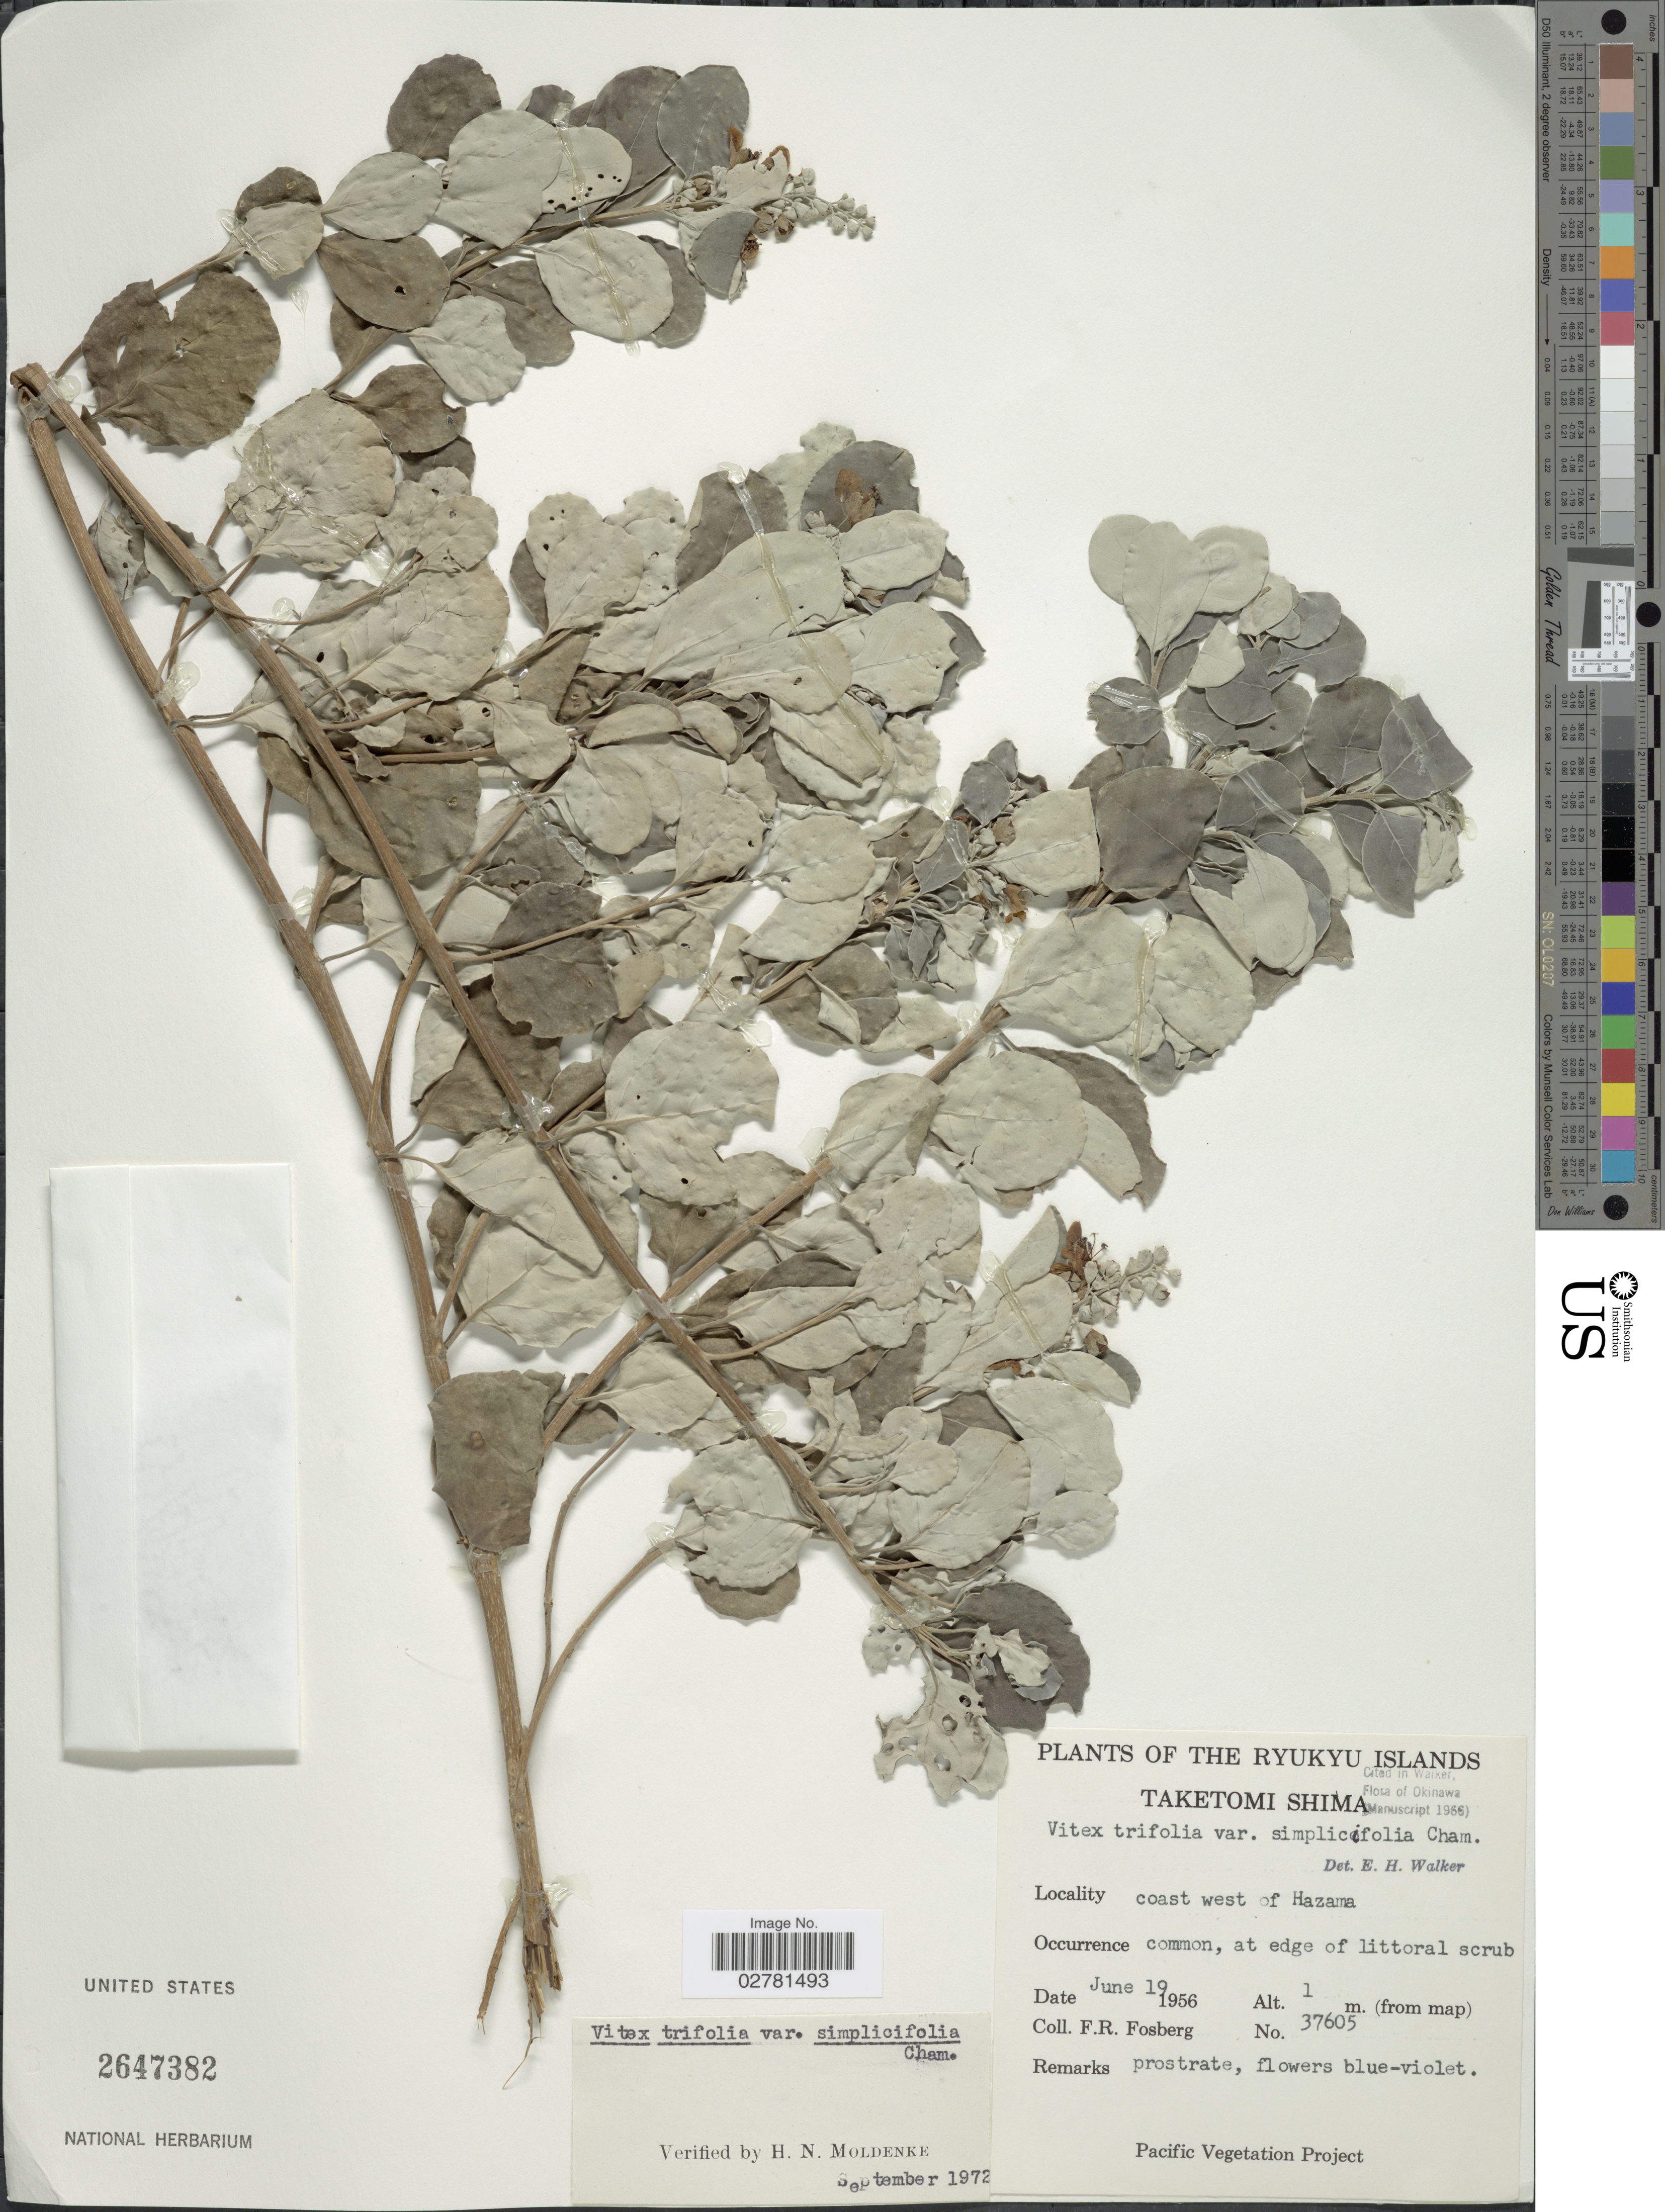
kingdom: Plantae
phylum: Tracheophyta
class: Magnoliopsida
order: Lamiales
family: Lamiaceae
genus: Vitex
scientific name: Vitex trifoliata var. simplicifolia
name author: Cham.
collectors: F. R. Fosberg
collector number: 37605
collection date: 1956-06-19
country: Japan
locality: The Ryukyu Islands. Taketomi Shima. Coast west of Hazama.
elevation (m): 1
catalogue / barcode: US 2647382